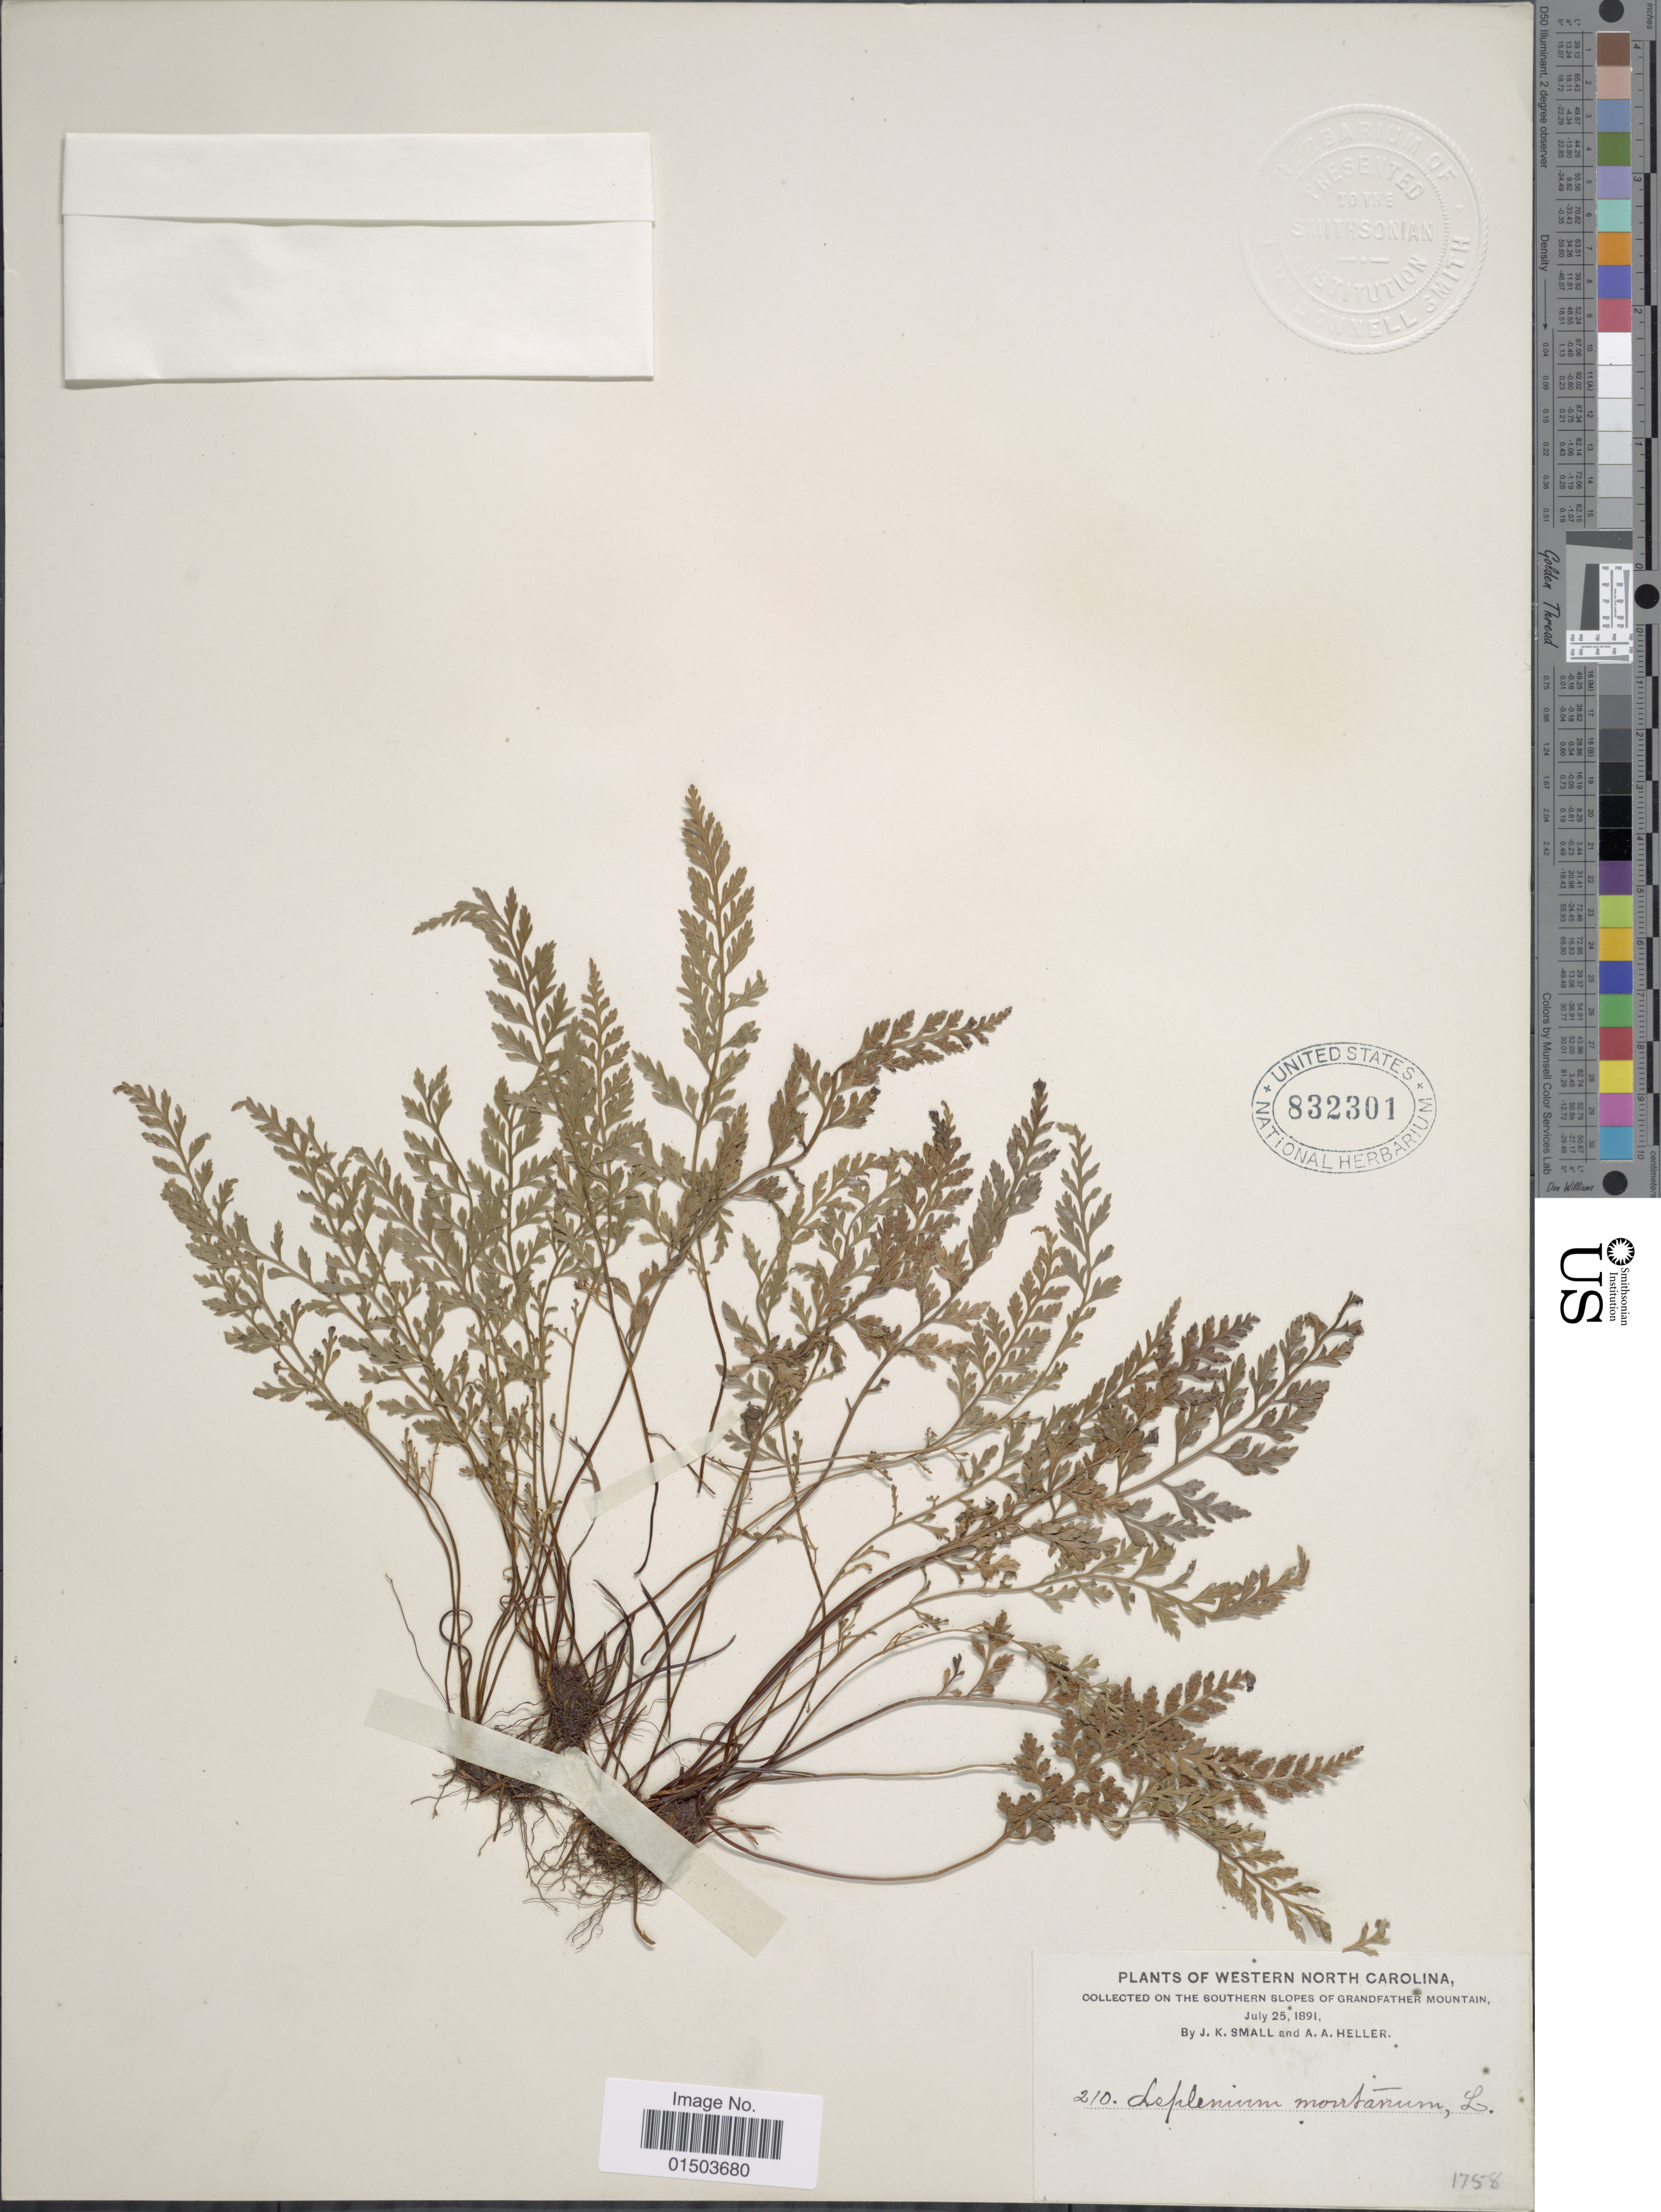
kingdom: Plantae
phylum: Tracheophyta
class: Polypodiopsida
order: Polypodiales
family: Aspleniaceae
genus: Asplenium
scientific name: Asplenium montanum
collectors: J. K. Small & A. A. Heller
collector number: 210/1758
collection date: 1891-07-25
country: United States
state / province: North Carolina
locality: Western North Carolina. On the Southern Slopes of Grandfather Mountain.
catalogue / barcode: US 832301